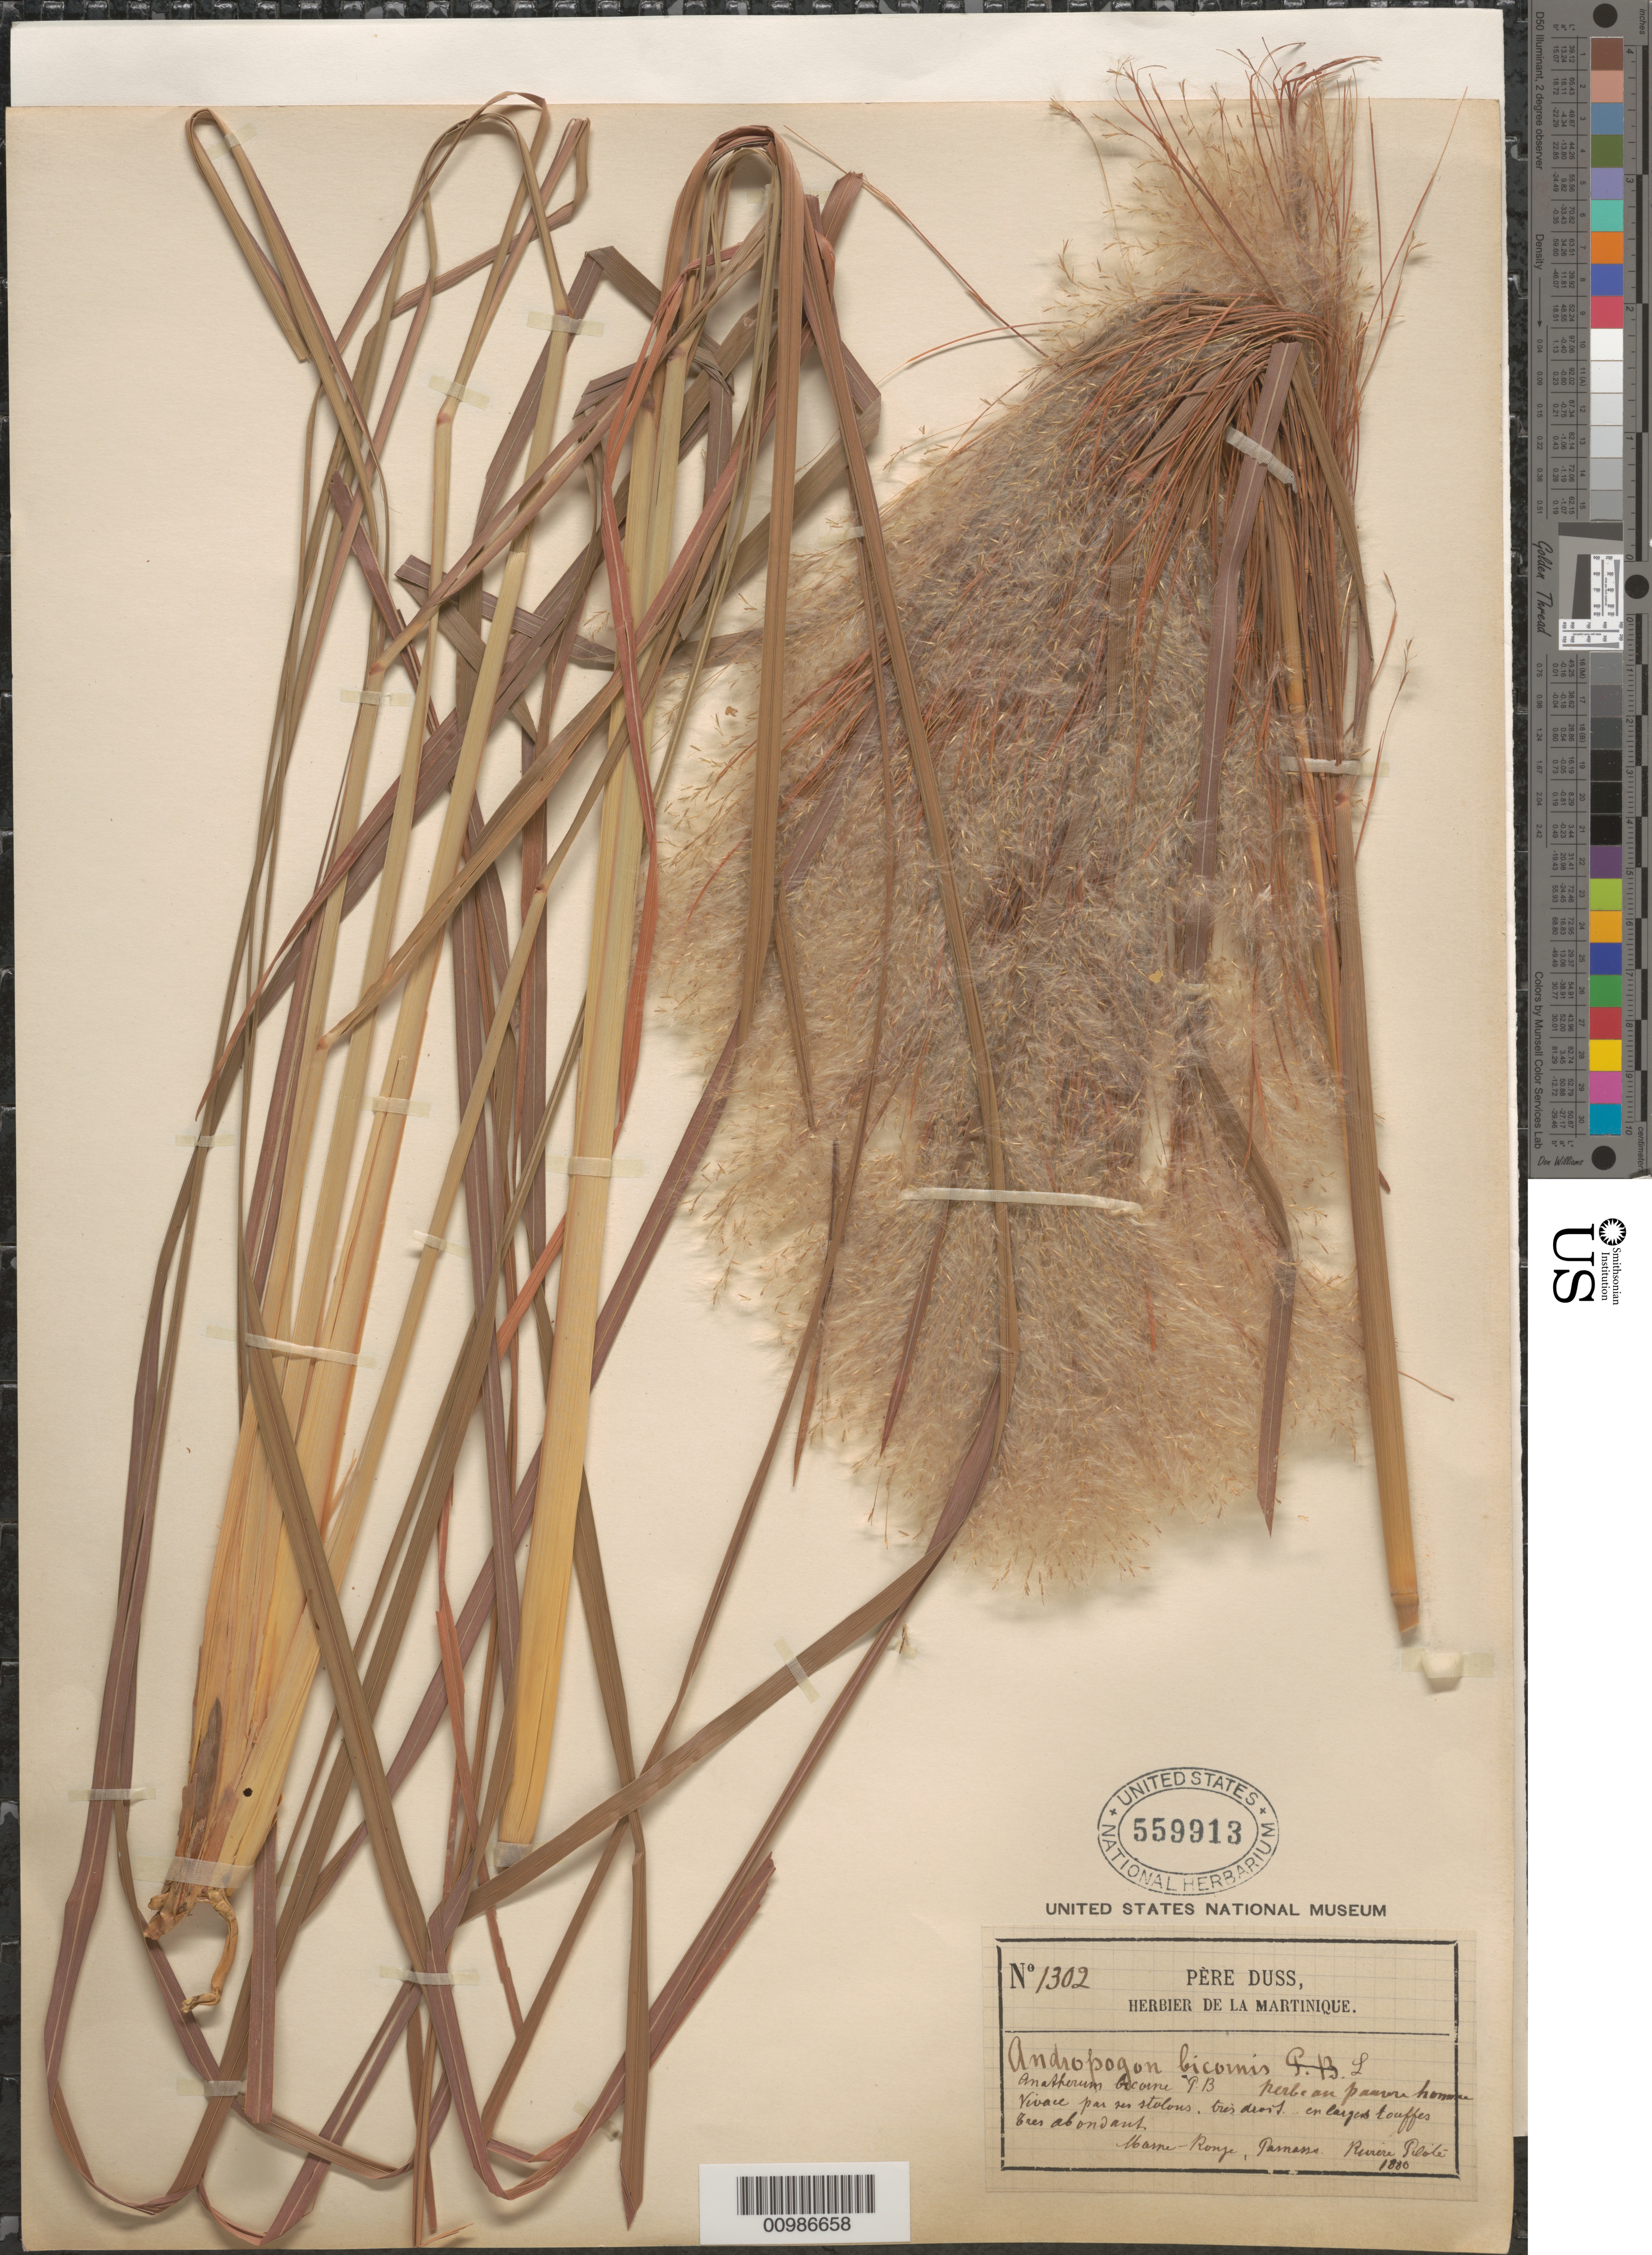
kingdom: Plantae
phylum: Tracheophyta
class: Liliopsida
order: Poales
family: Poaceae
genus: Andropogon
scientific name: Andropogon bicornis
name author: L.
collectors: Père Duss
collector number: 1302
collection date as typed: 1880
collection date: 1880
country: Martinique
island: Martinique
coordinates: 0 N, 0 E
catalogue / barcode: US 559913